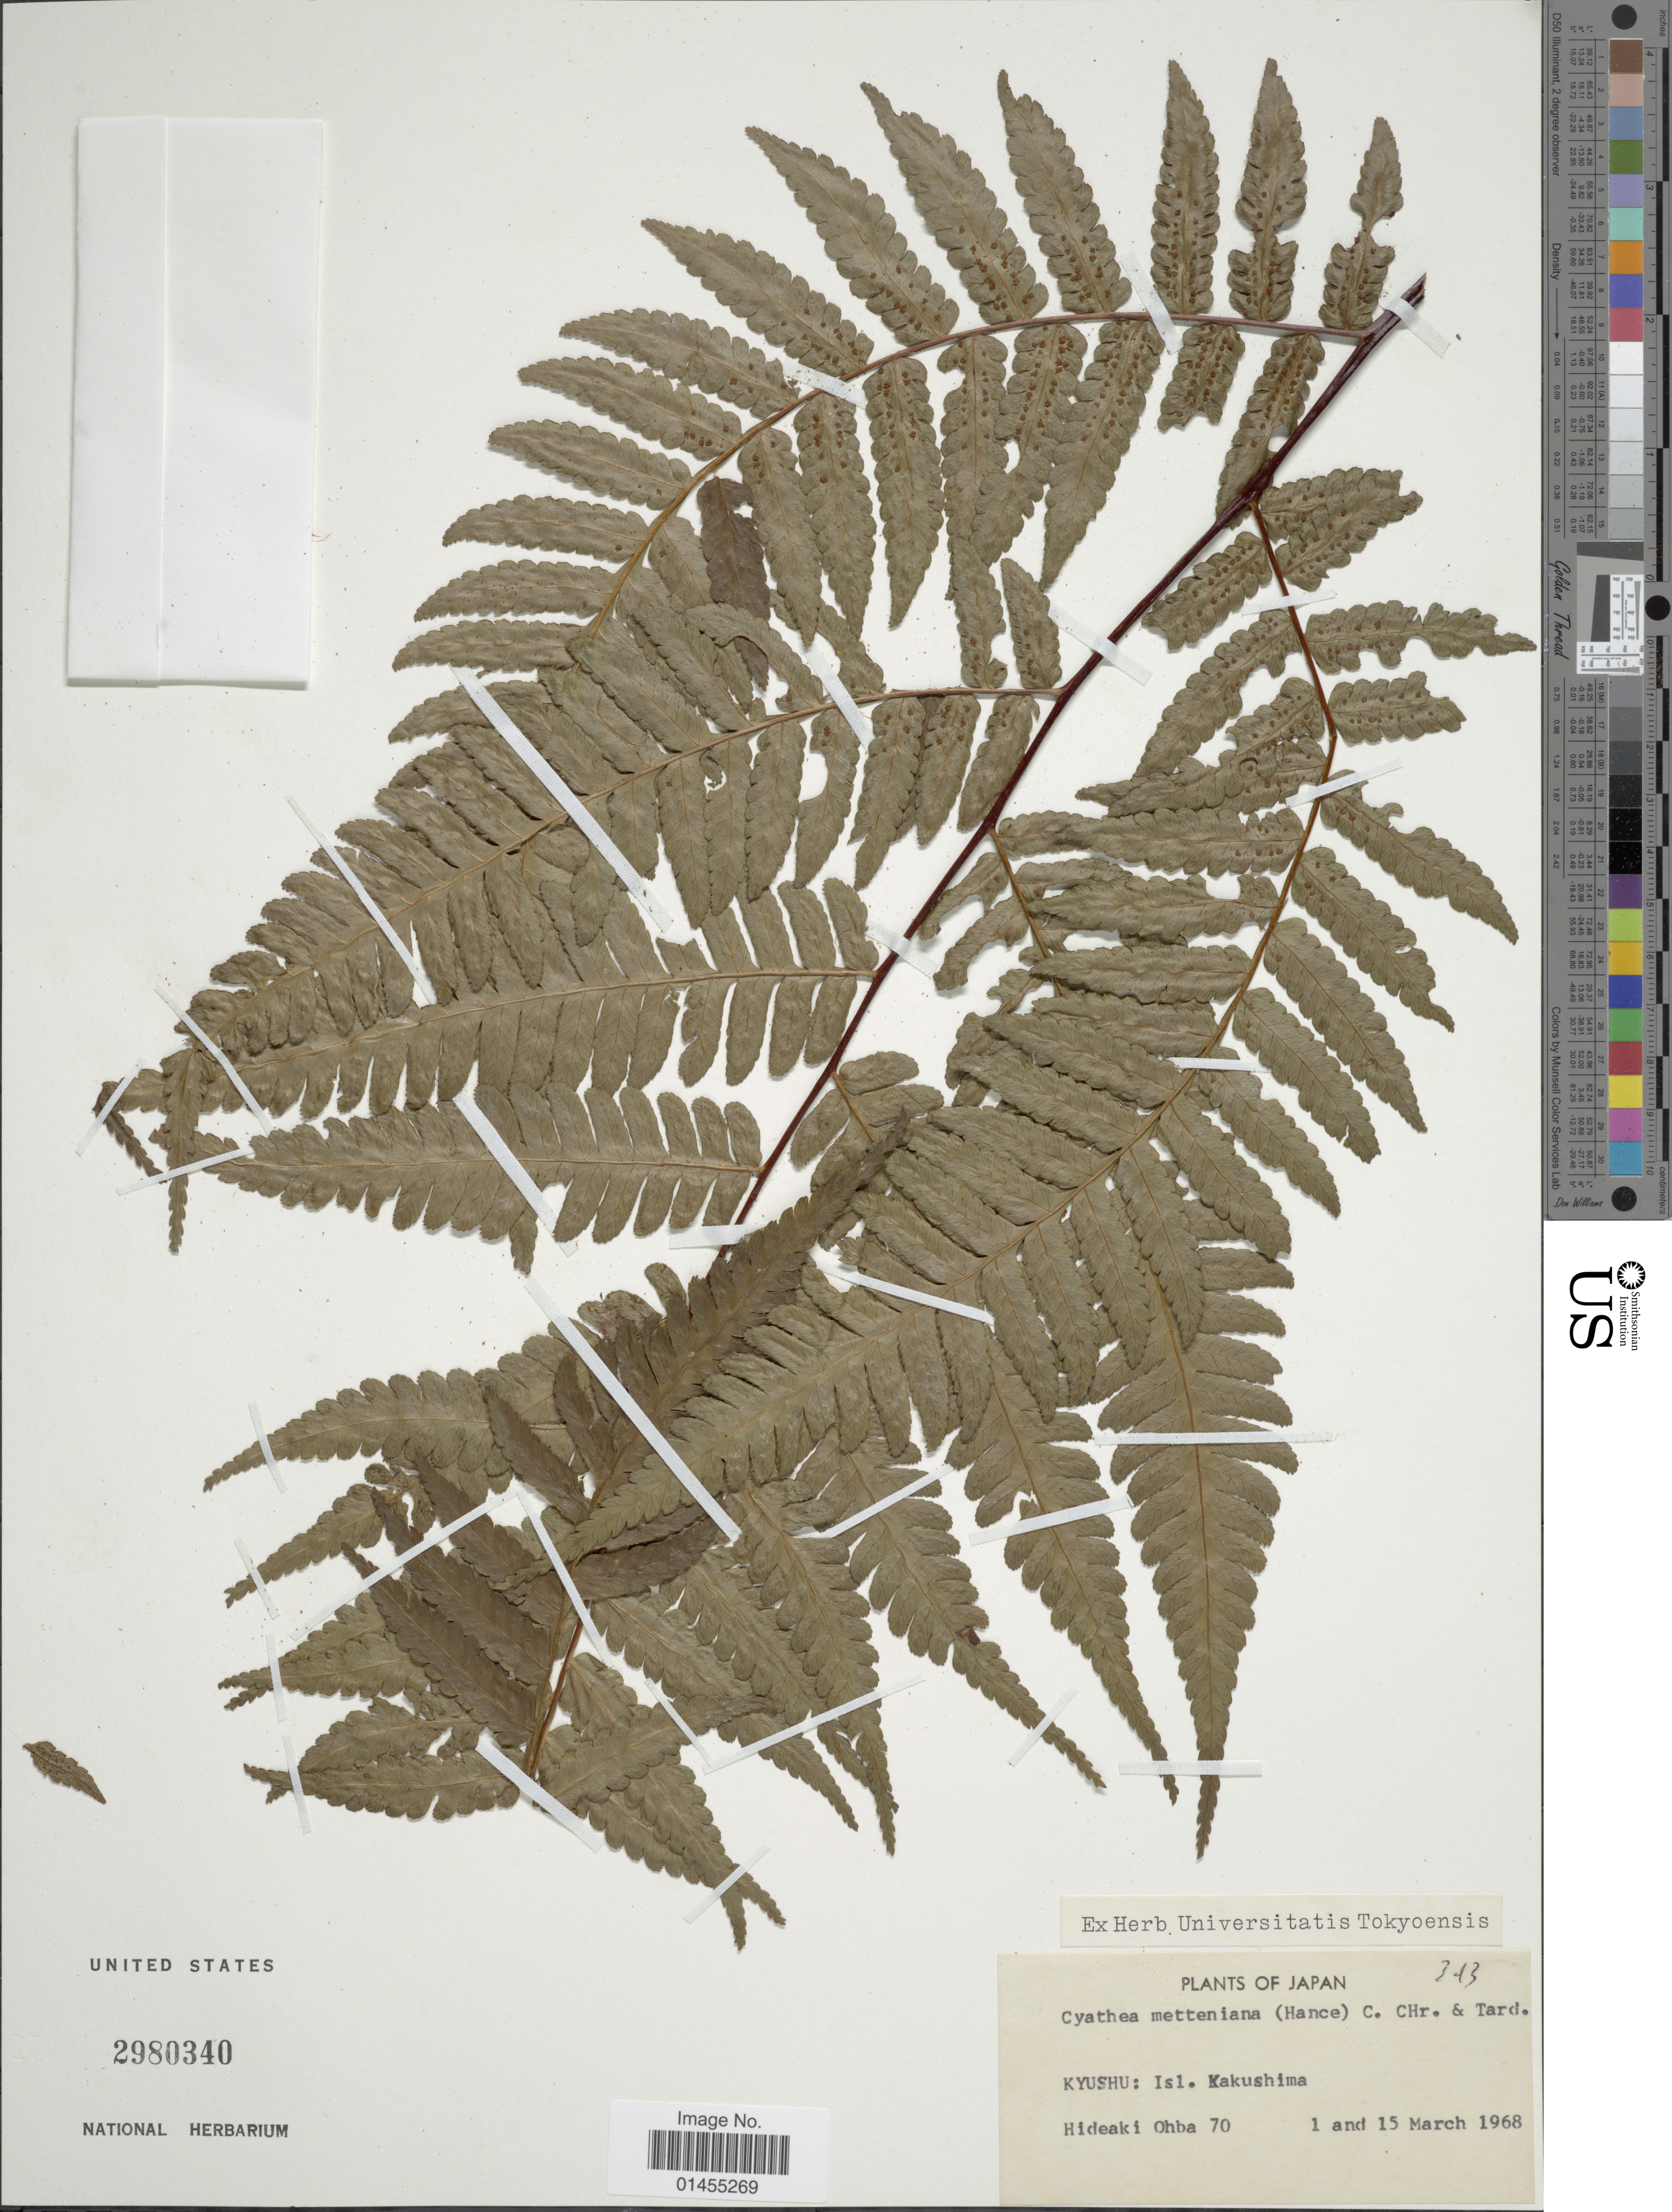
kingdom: Plantae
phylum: Tracheophyta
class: Polypodiopsida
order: Cyatheales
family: Cyatheaceae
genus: Alsophila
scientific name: Alsophila metteniana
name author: Hance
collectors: H. Ohba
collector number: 70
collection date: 1968-03-01/1968-03-15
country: Japan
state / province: Kagosima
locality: Kyushu: Isl. Yakushima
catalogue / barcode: US 2980340